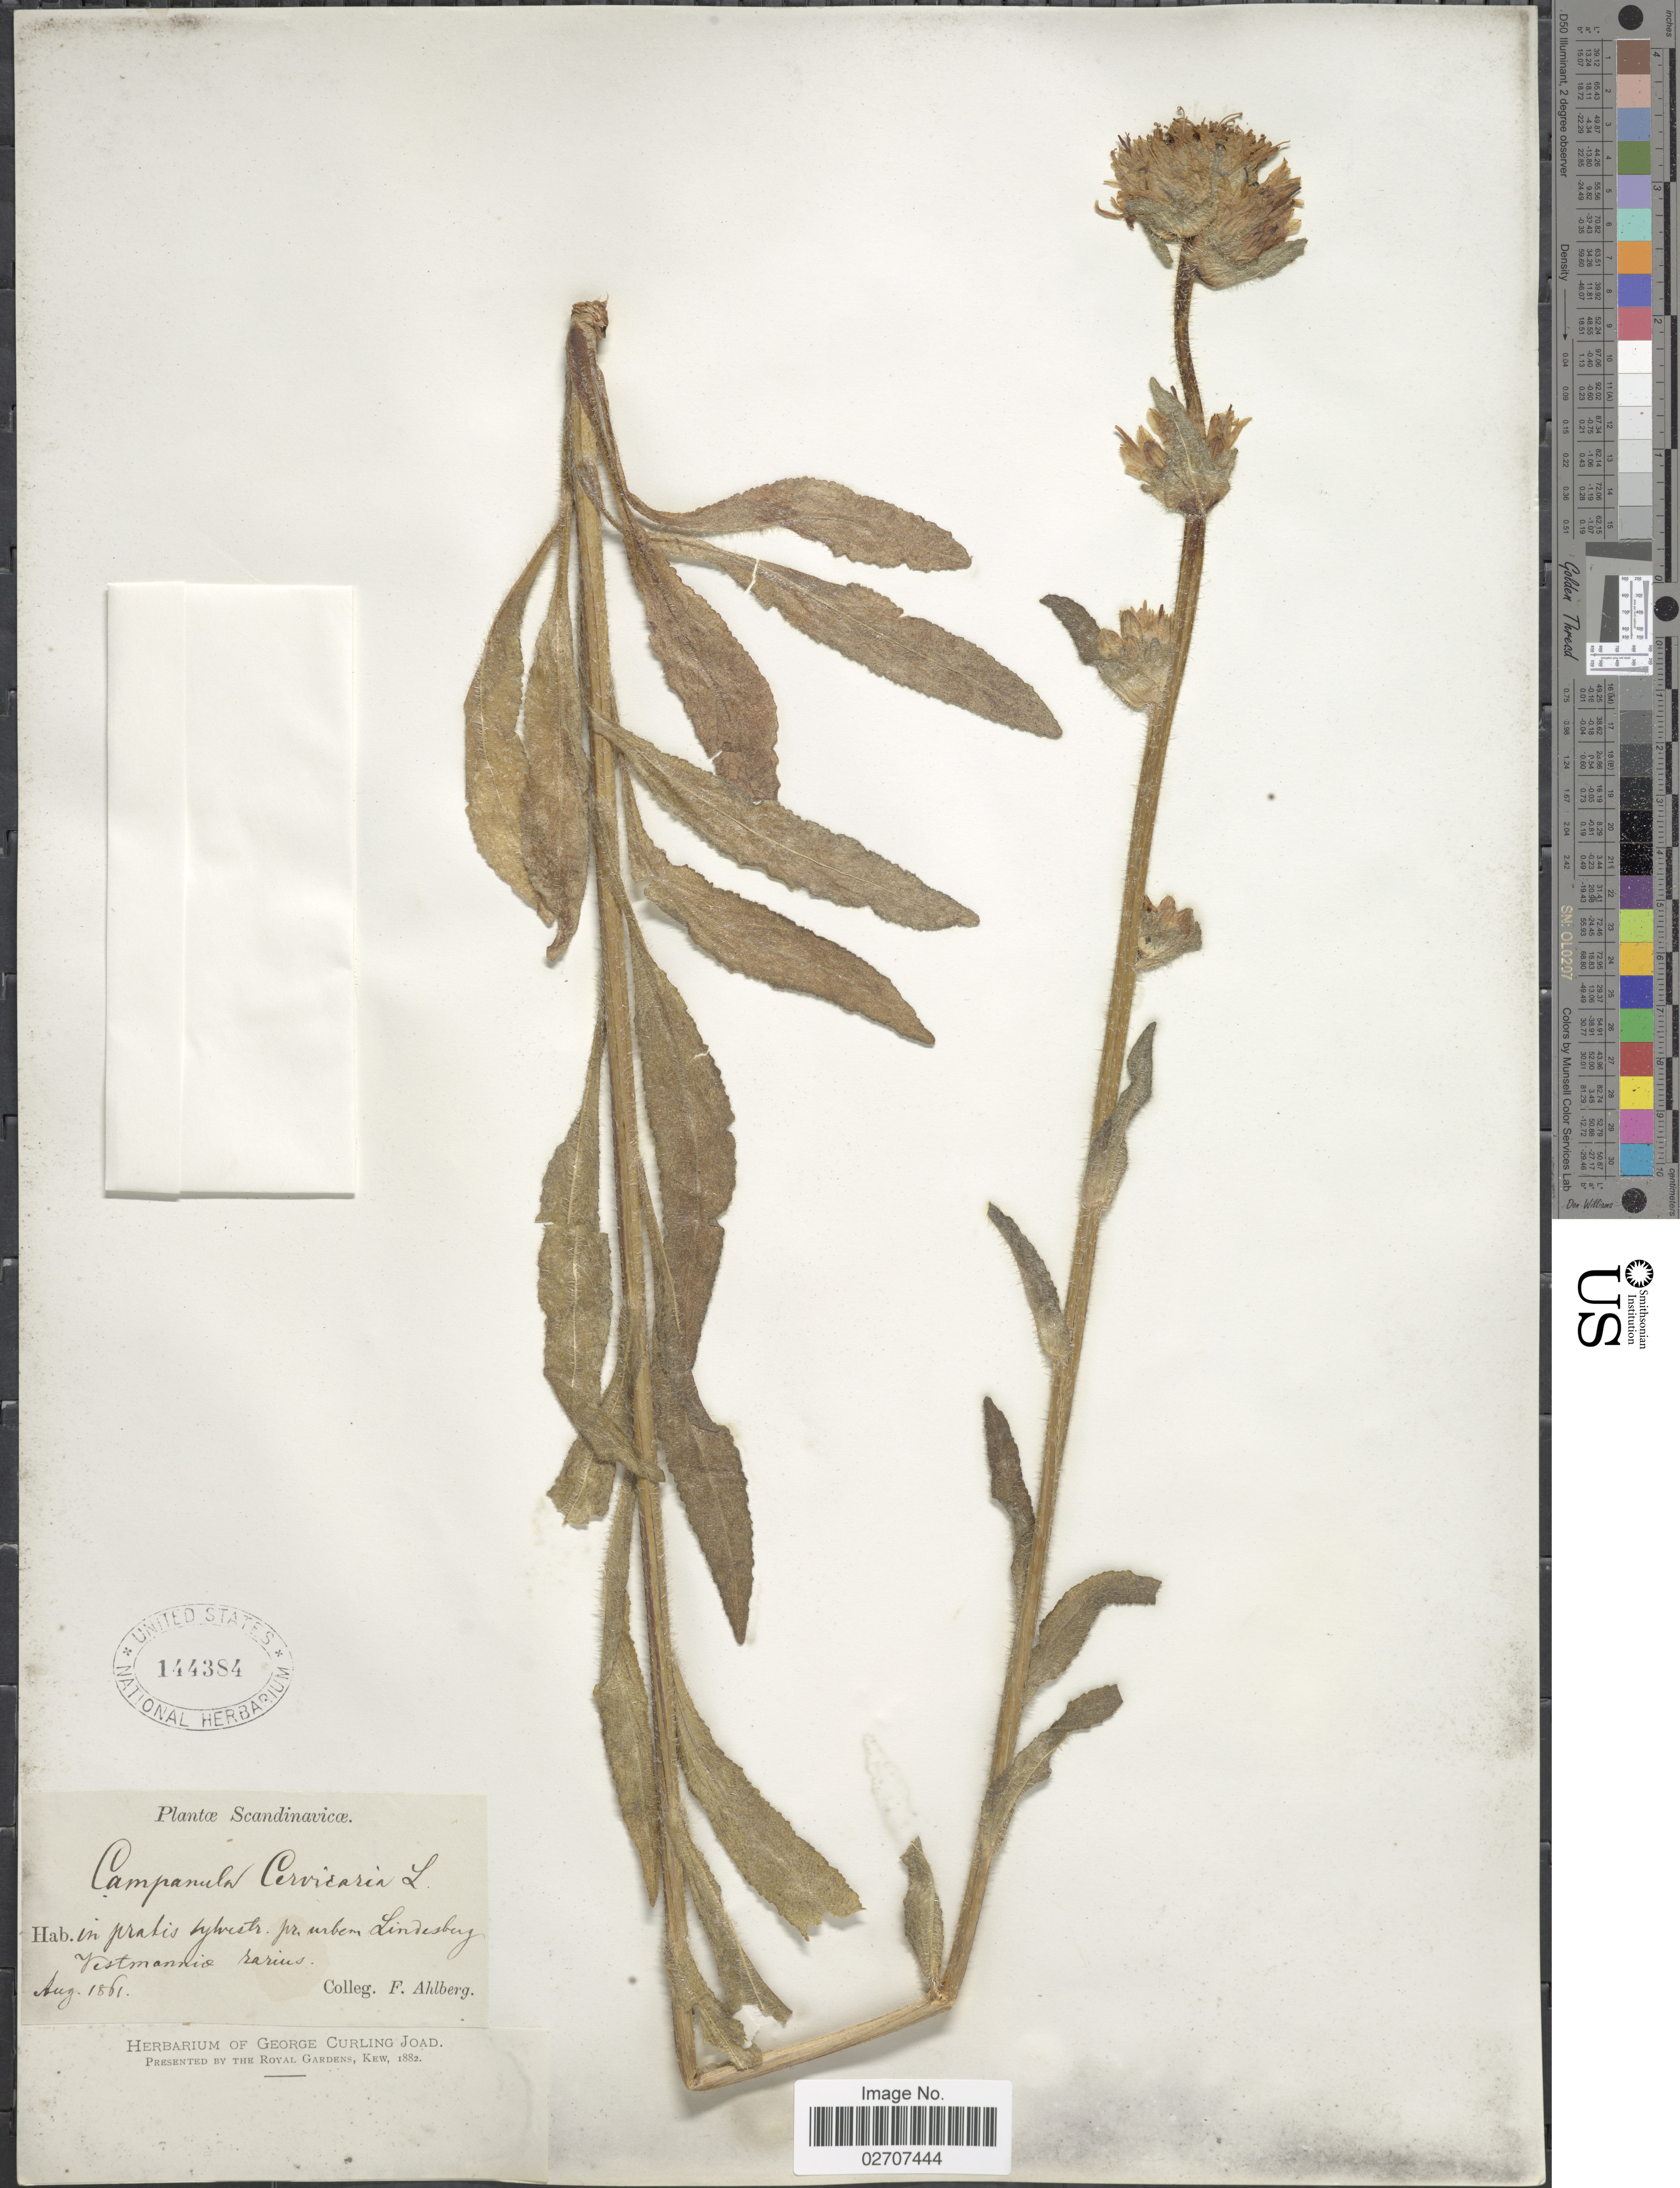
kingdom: Plantae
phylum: Tracheophyta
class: Magnoliopsida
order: Asterales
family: Campanulaceae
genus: Campanula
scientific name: Campanula cervicaria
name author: L.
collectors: F. Ahlberg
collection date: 1861-08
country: Sweden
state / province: Örebro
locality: Scandinavicae, in pratis sylvestr. pr. urbem Lindesberg Vestmannia rarius.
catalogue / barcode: US 144384